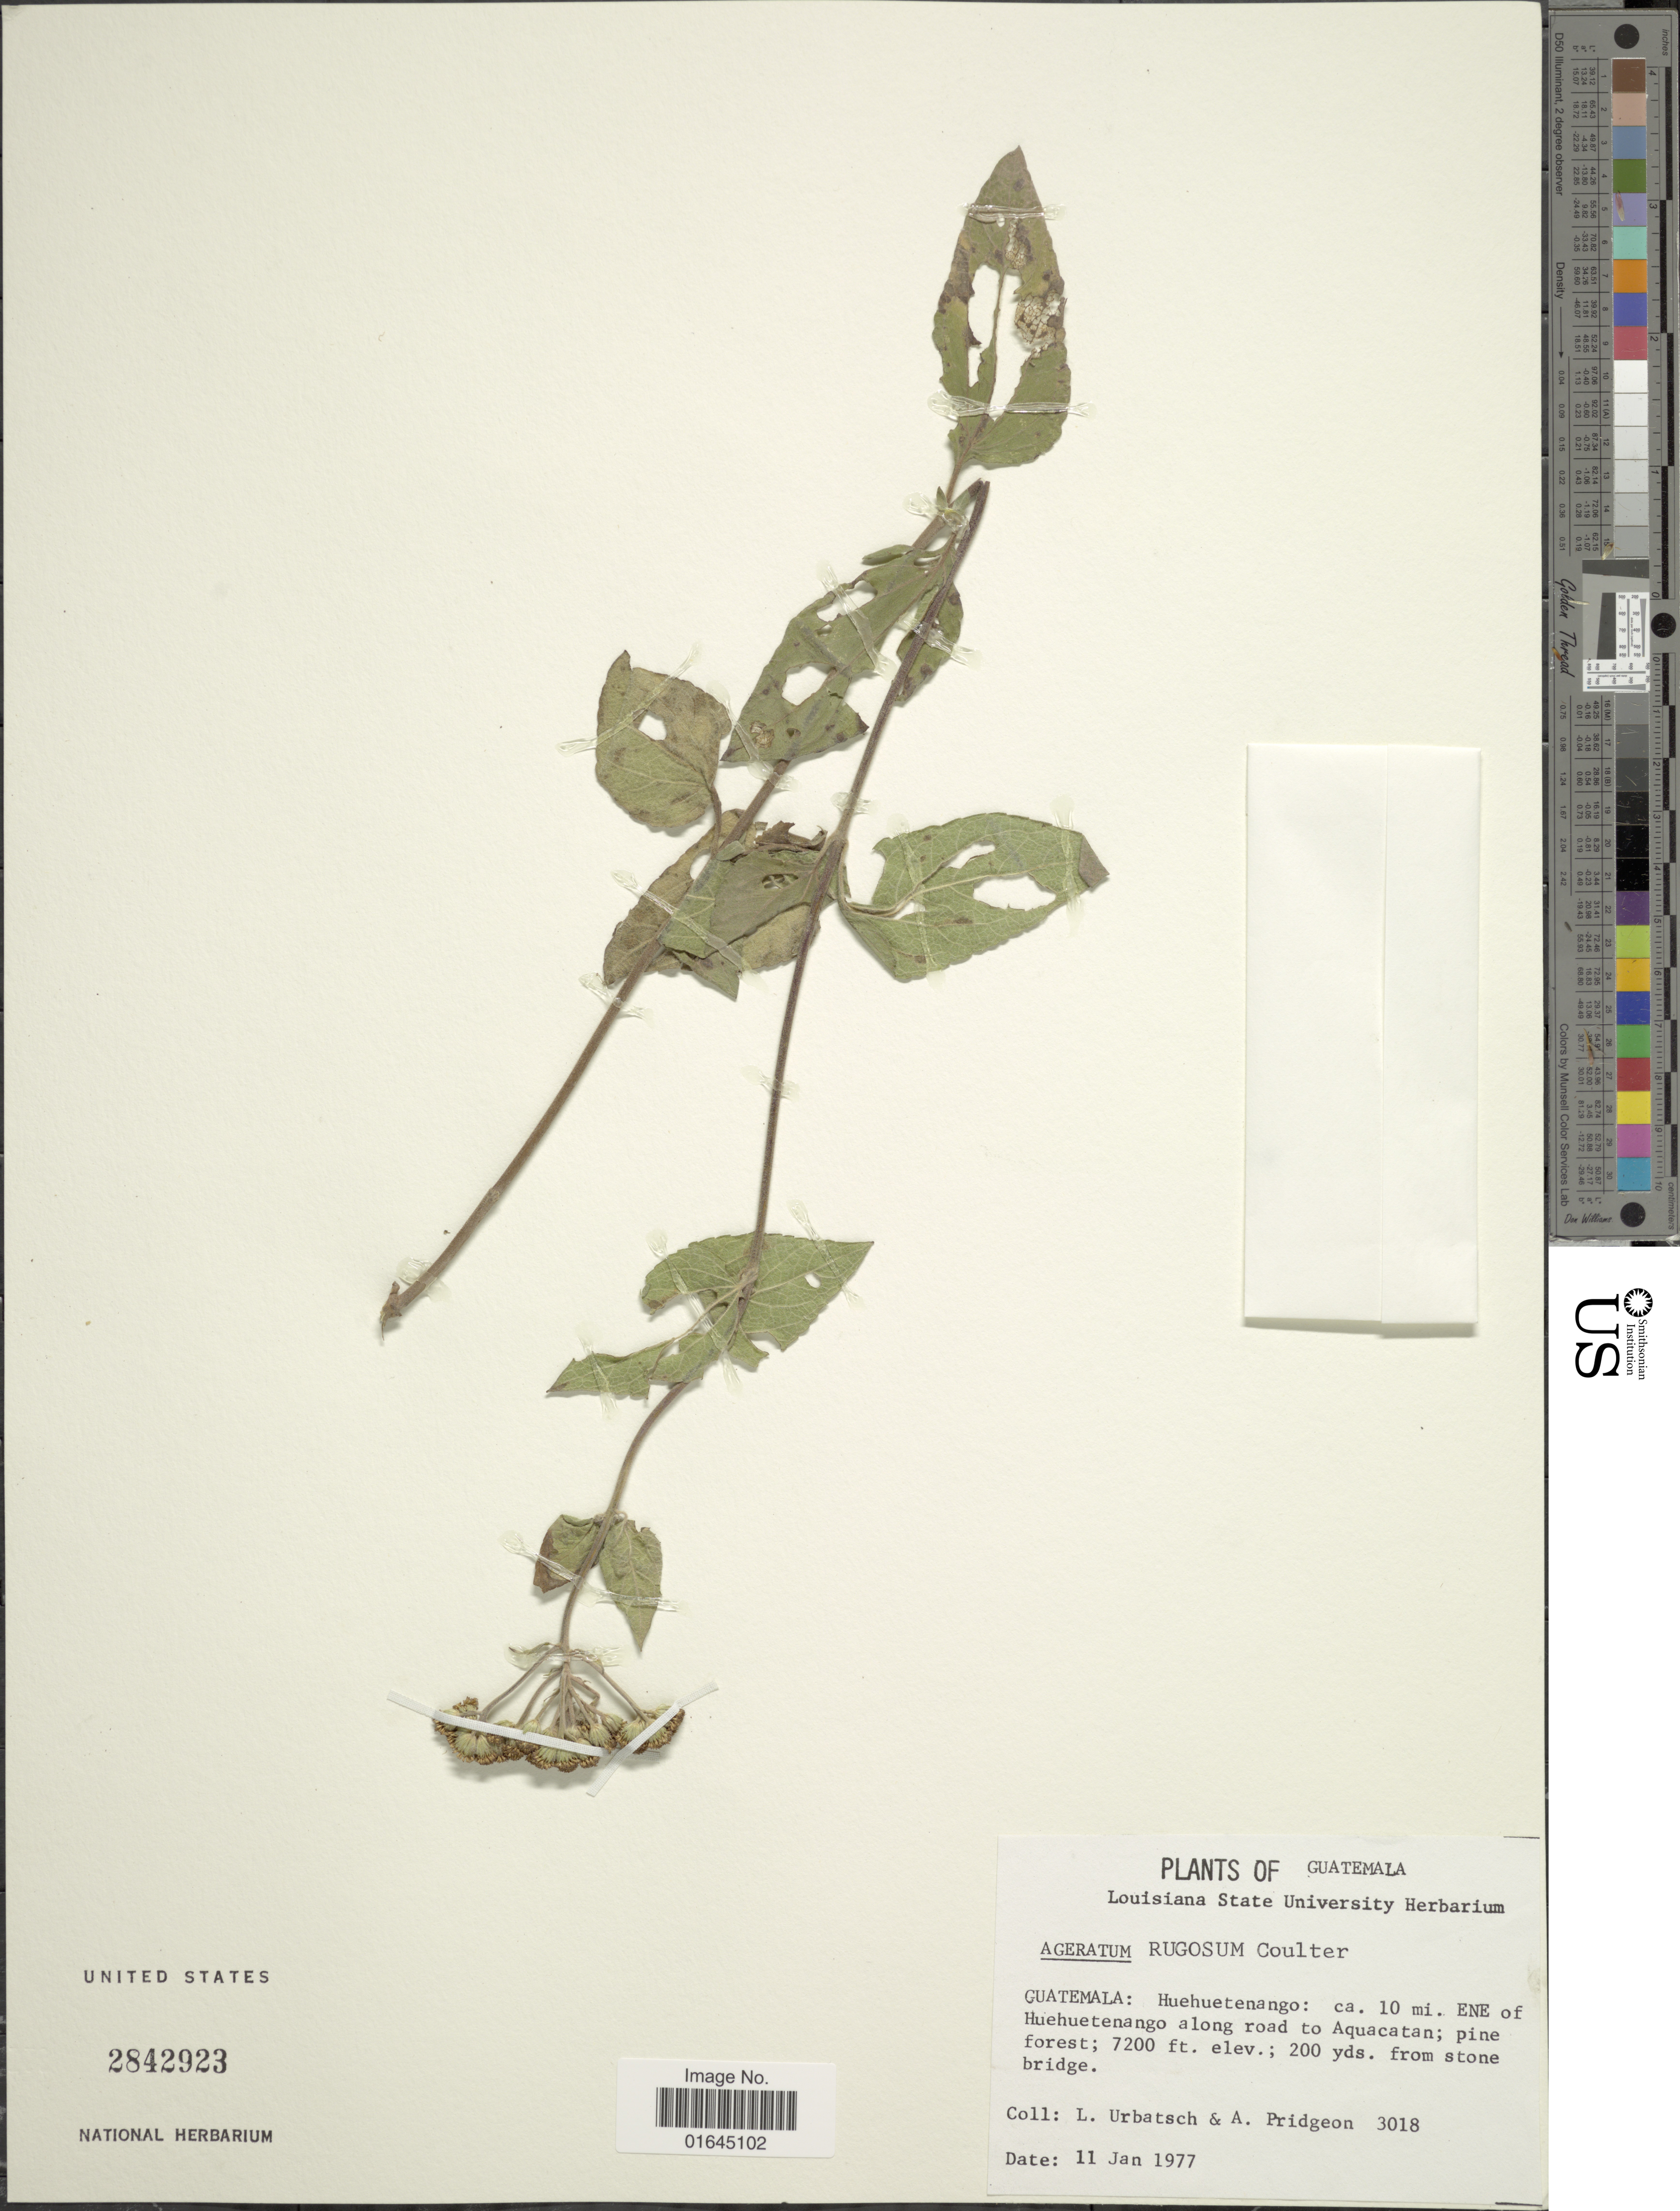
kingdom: Plantae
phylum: Tracheophyta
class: Magnoliopsida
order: Asterales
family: Asteraceae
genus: Ageratum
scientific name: Ageratum rugosum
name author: J.M. Coult.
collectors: L. E. Urbatsch & A. M. Pridgeon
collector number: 3018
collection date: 1977-01-11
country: Guatemala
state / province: Huehuetenango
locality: Ca. 10 mi. ENE of Huehuetenago along road to Aquacatan.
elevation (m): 2195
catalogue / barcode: US 2842923